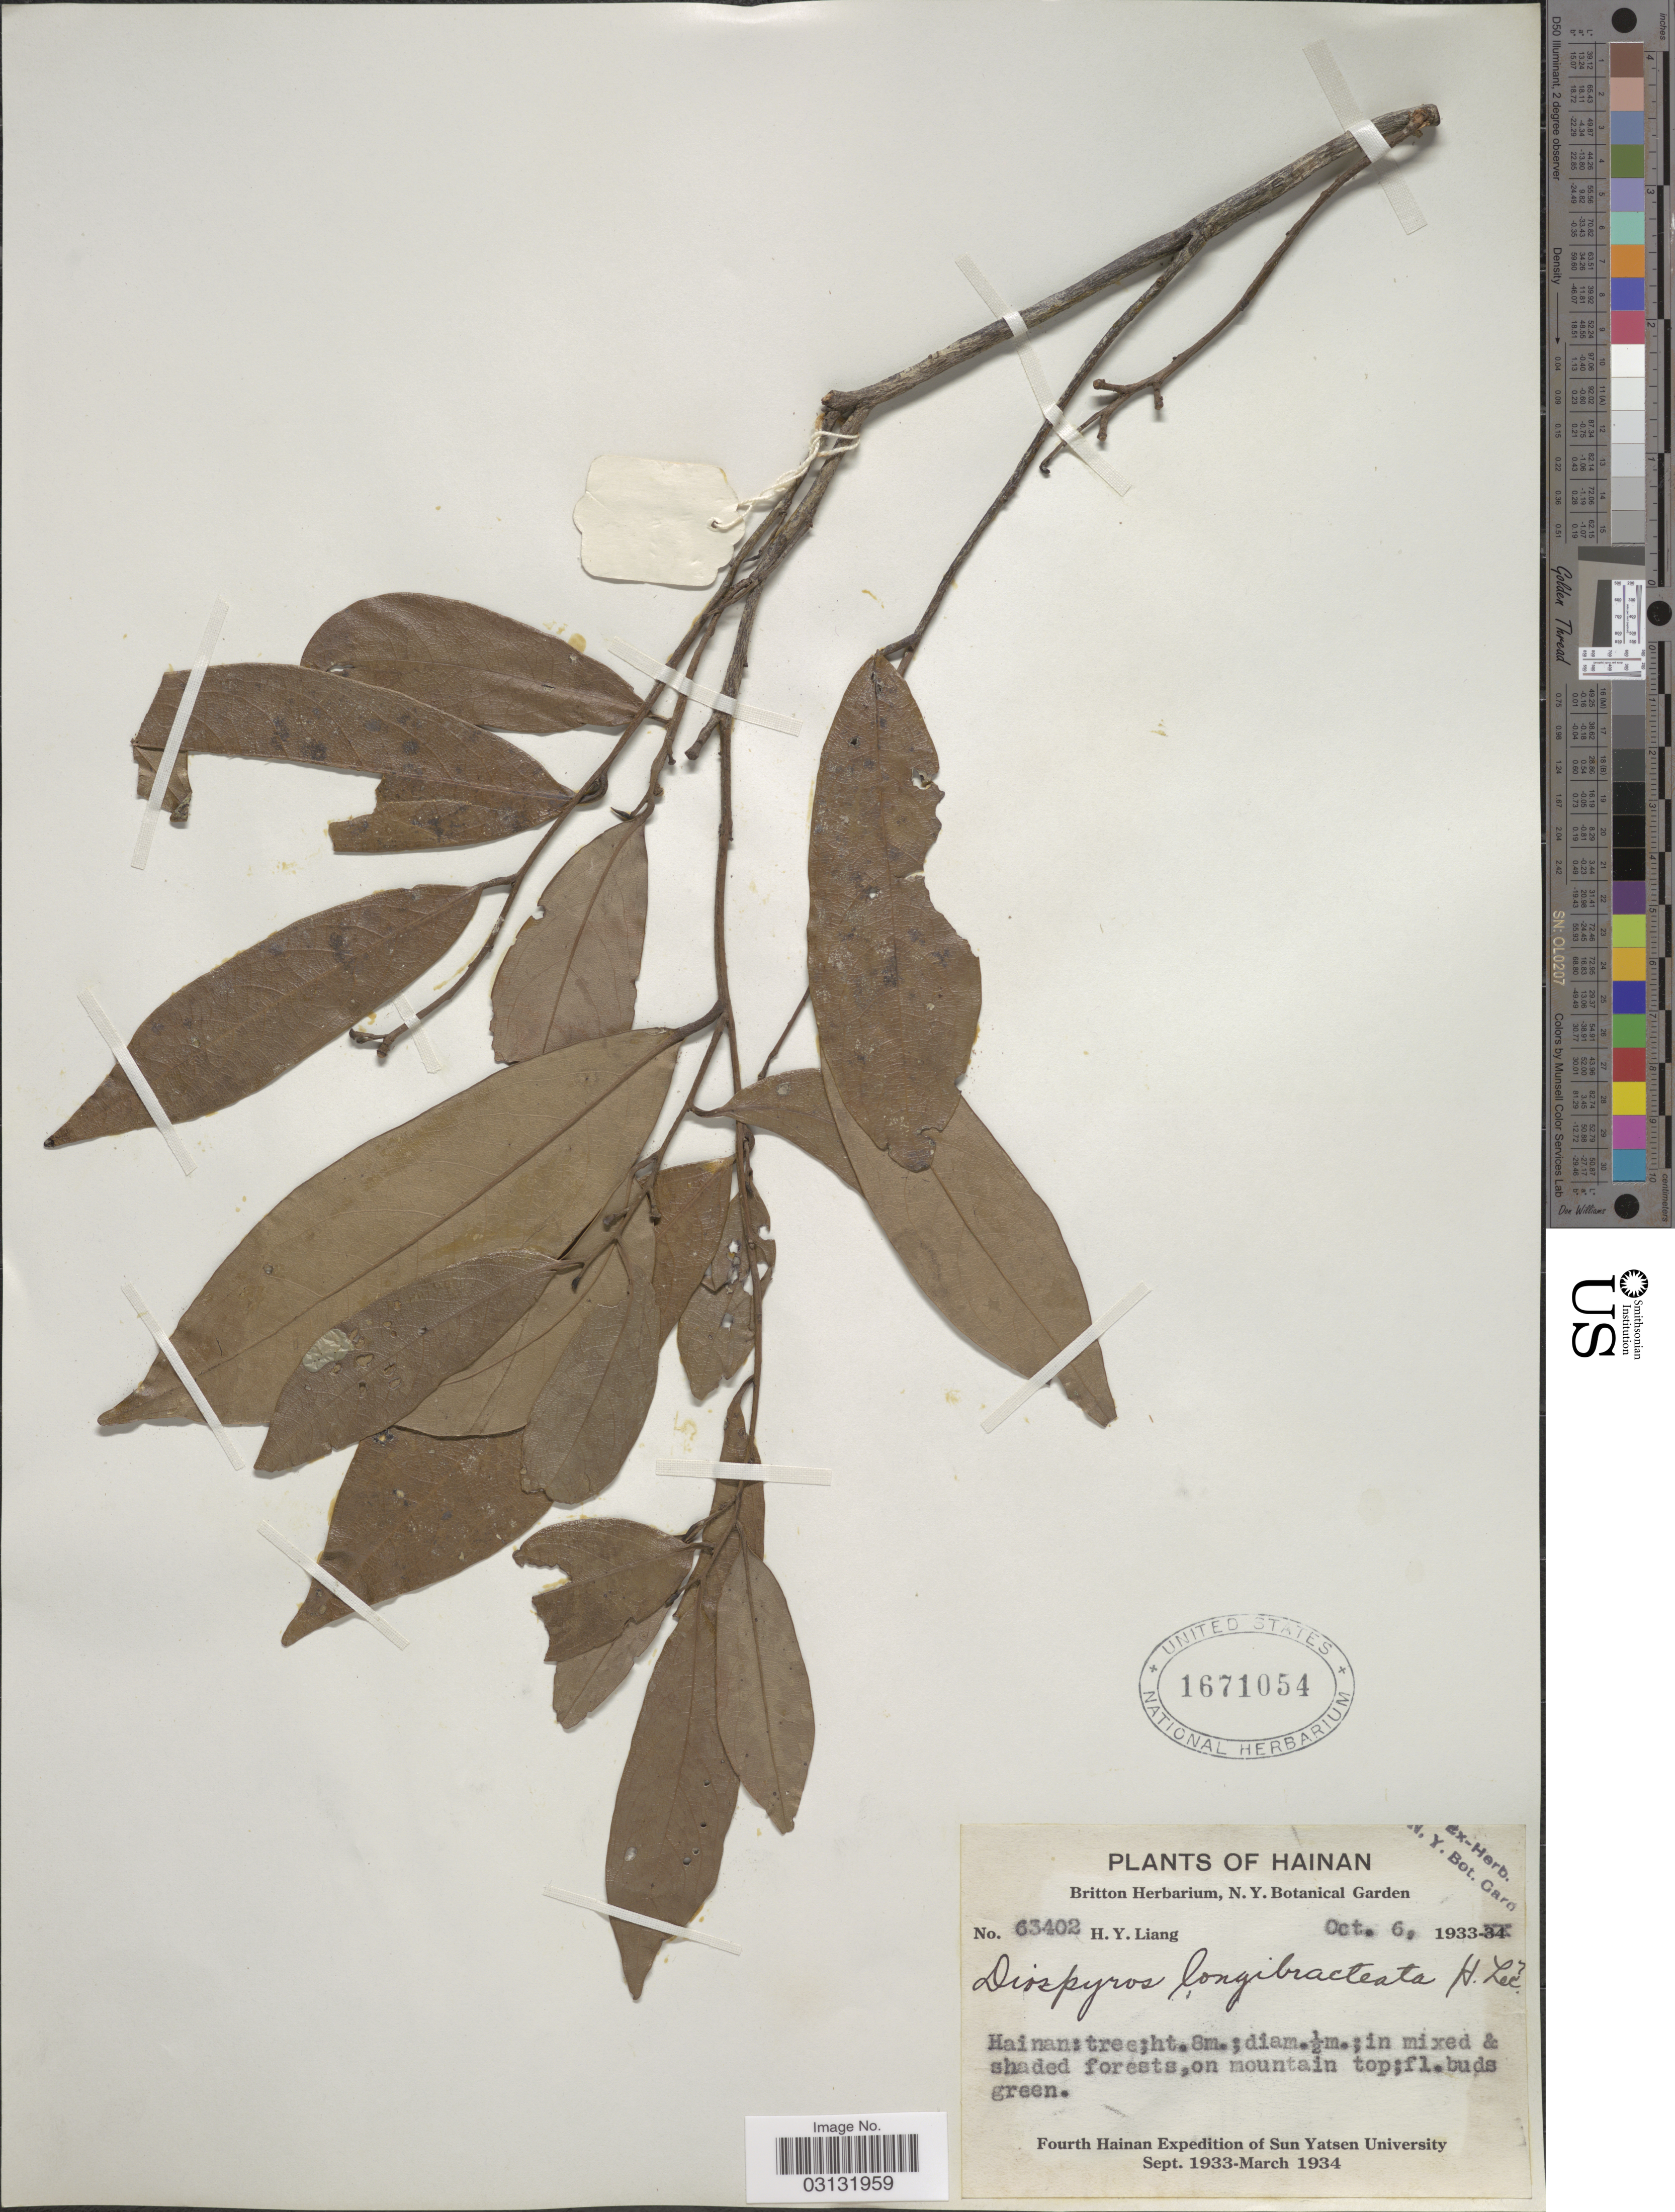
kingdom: Plantae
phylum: Tracheophyta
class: Magnoliopsida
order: Ericales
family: Ebenaceae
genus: Diospyros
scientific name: Diospyros longibracteata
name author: Lecomte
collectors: H. Y. Liang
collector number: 63402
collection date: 1933-10-06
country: China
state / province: Hainan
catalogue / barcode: US 1671054